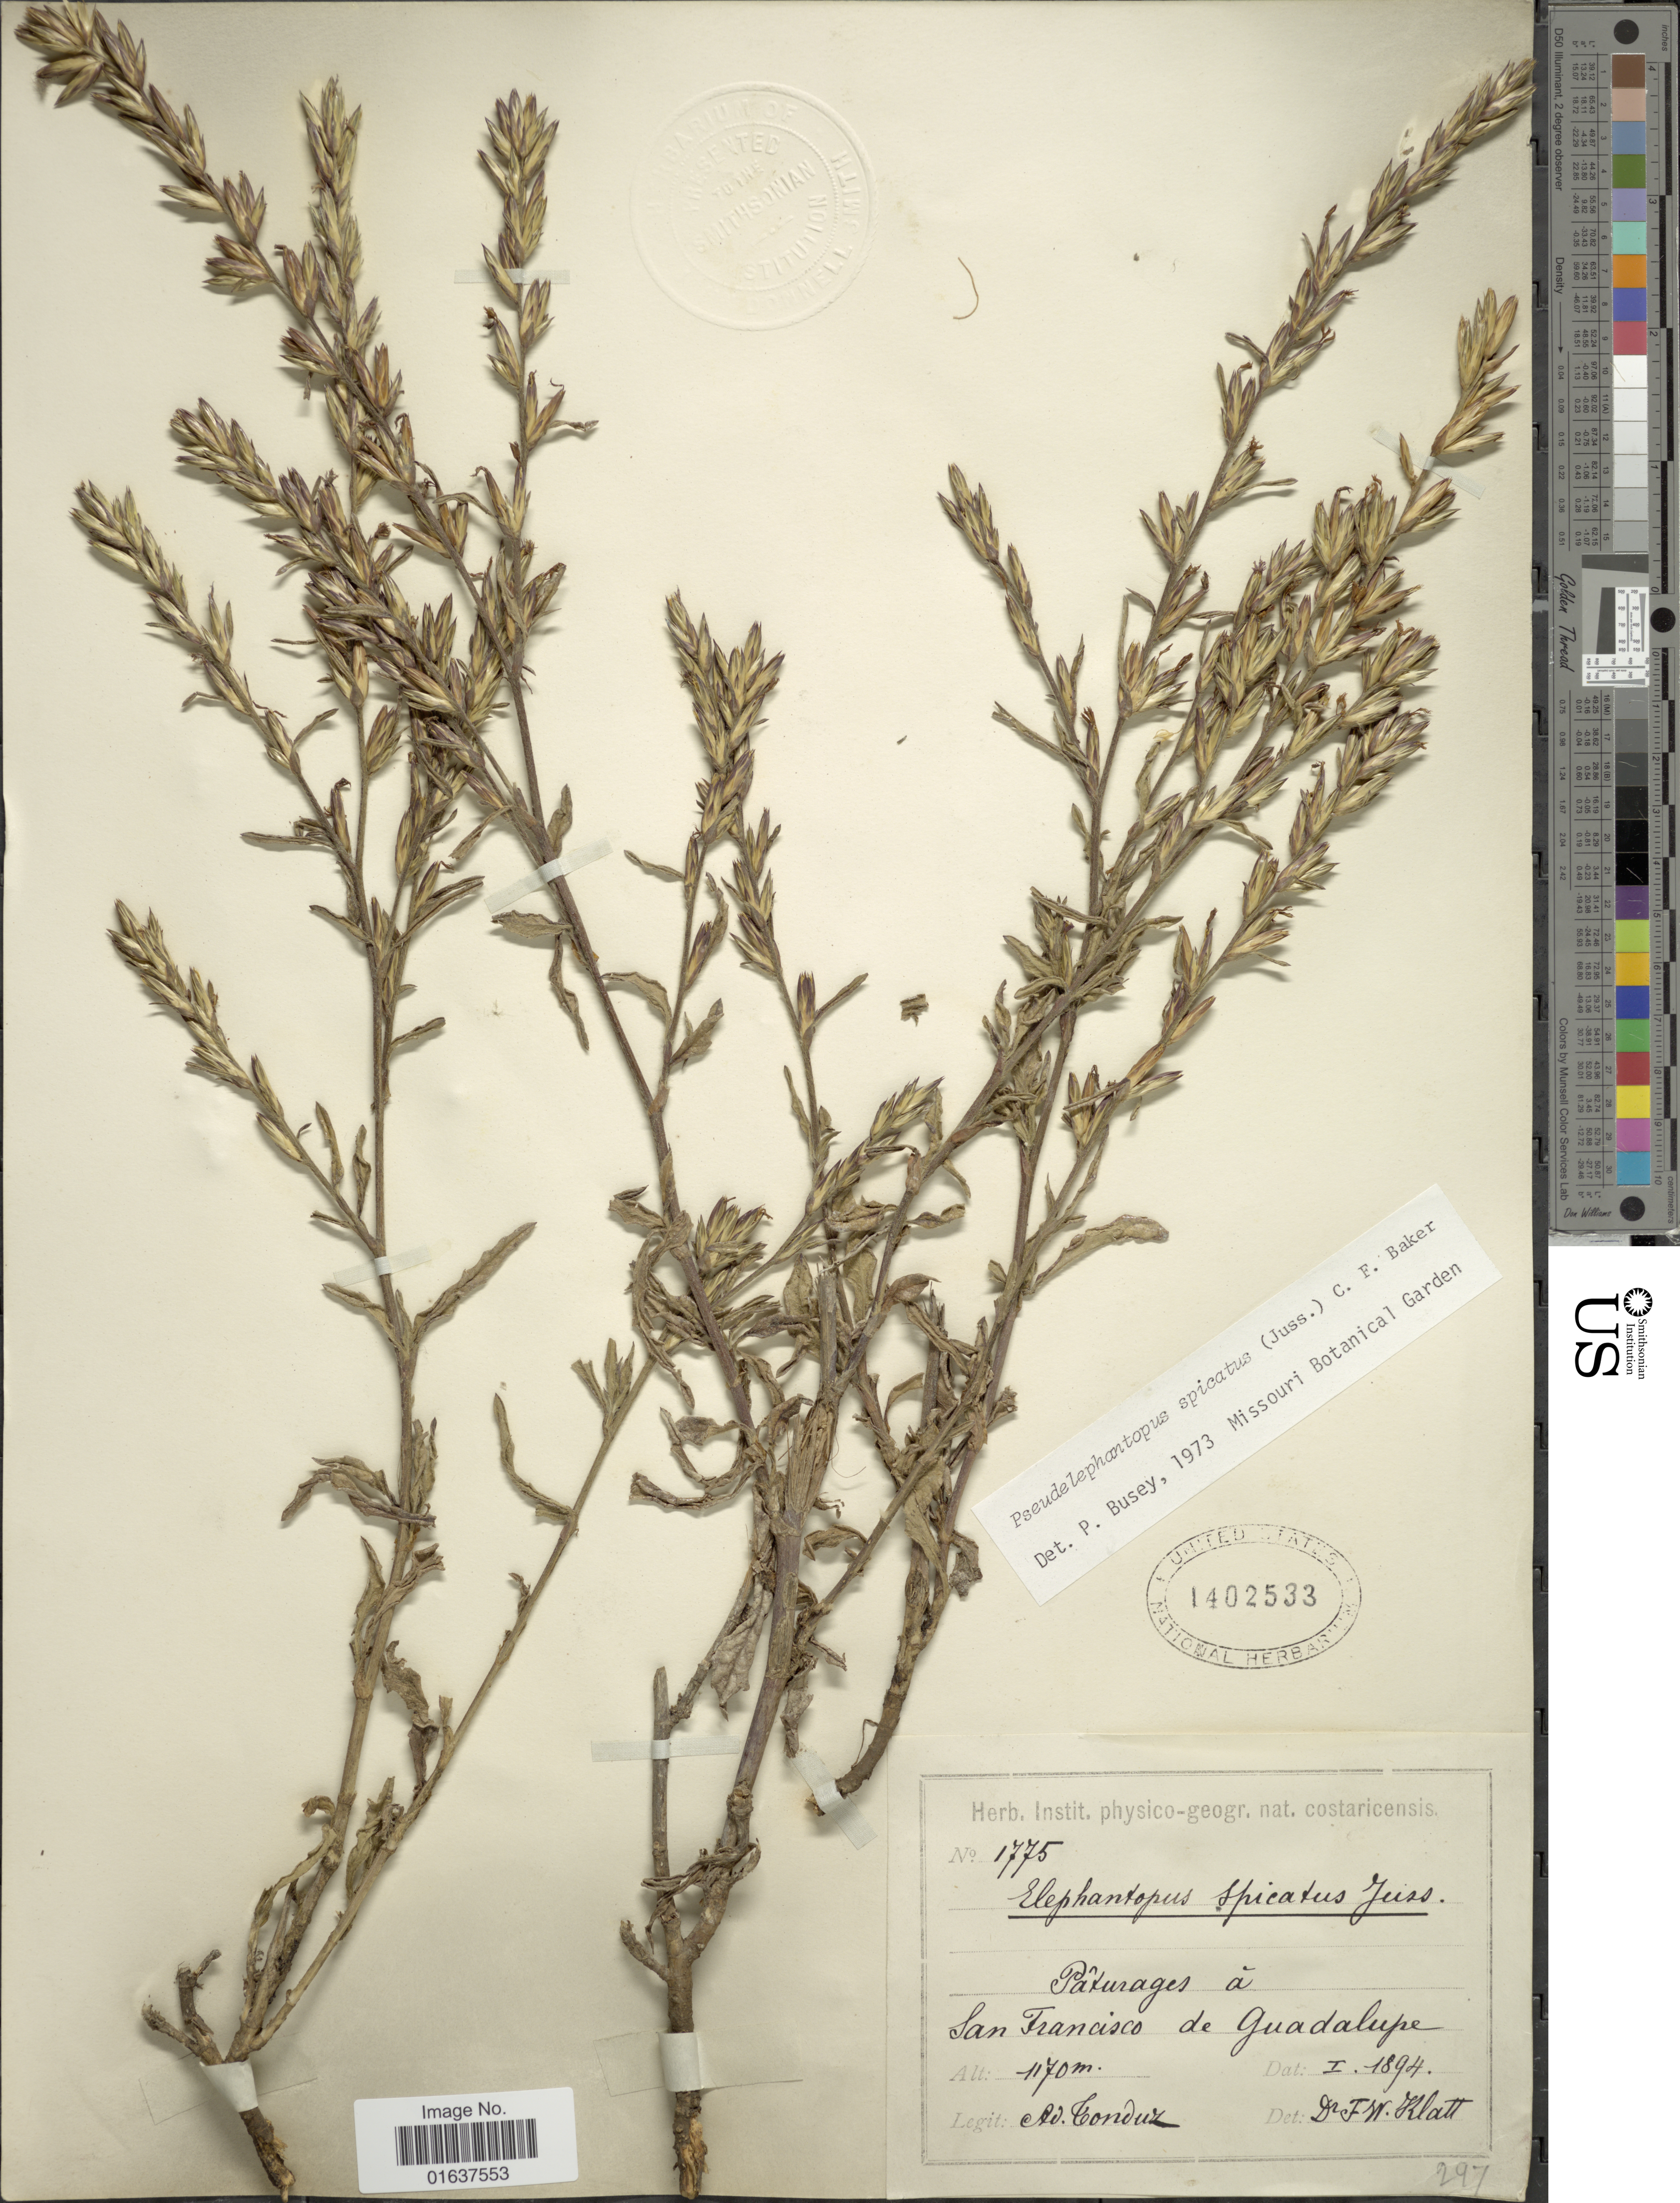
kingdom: Plantae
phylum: Tracheophyta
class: Magnoliopsida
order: Asterales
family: Asteraceae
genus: Pseudelephantopus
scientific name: Pseudelephantopus spicatus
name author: (Juss. ex Aubl.) C.F. Baker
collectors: A. Tonduz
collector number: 1775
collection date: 1894-01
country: Costa Rica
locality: Paturages a San Francsico de Guadelupe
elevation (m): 1170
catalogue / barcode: US 1402533